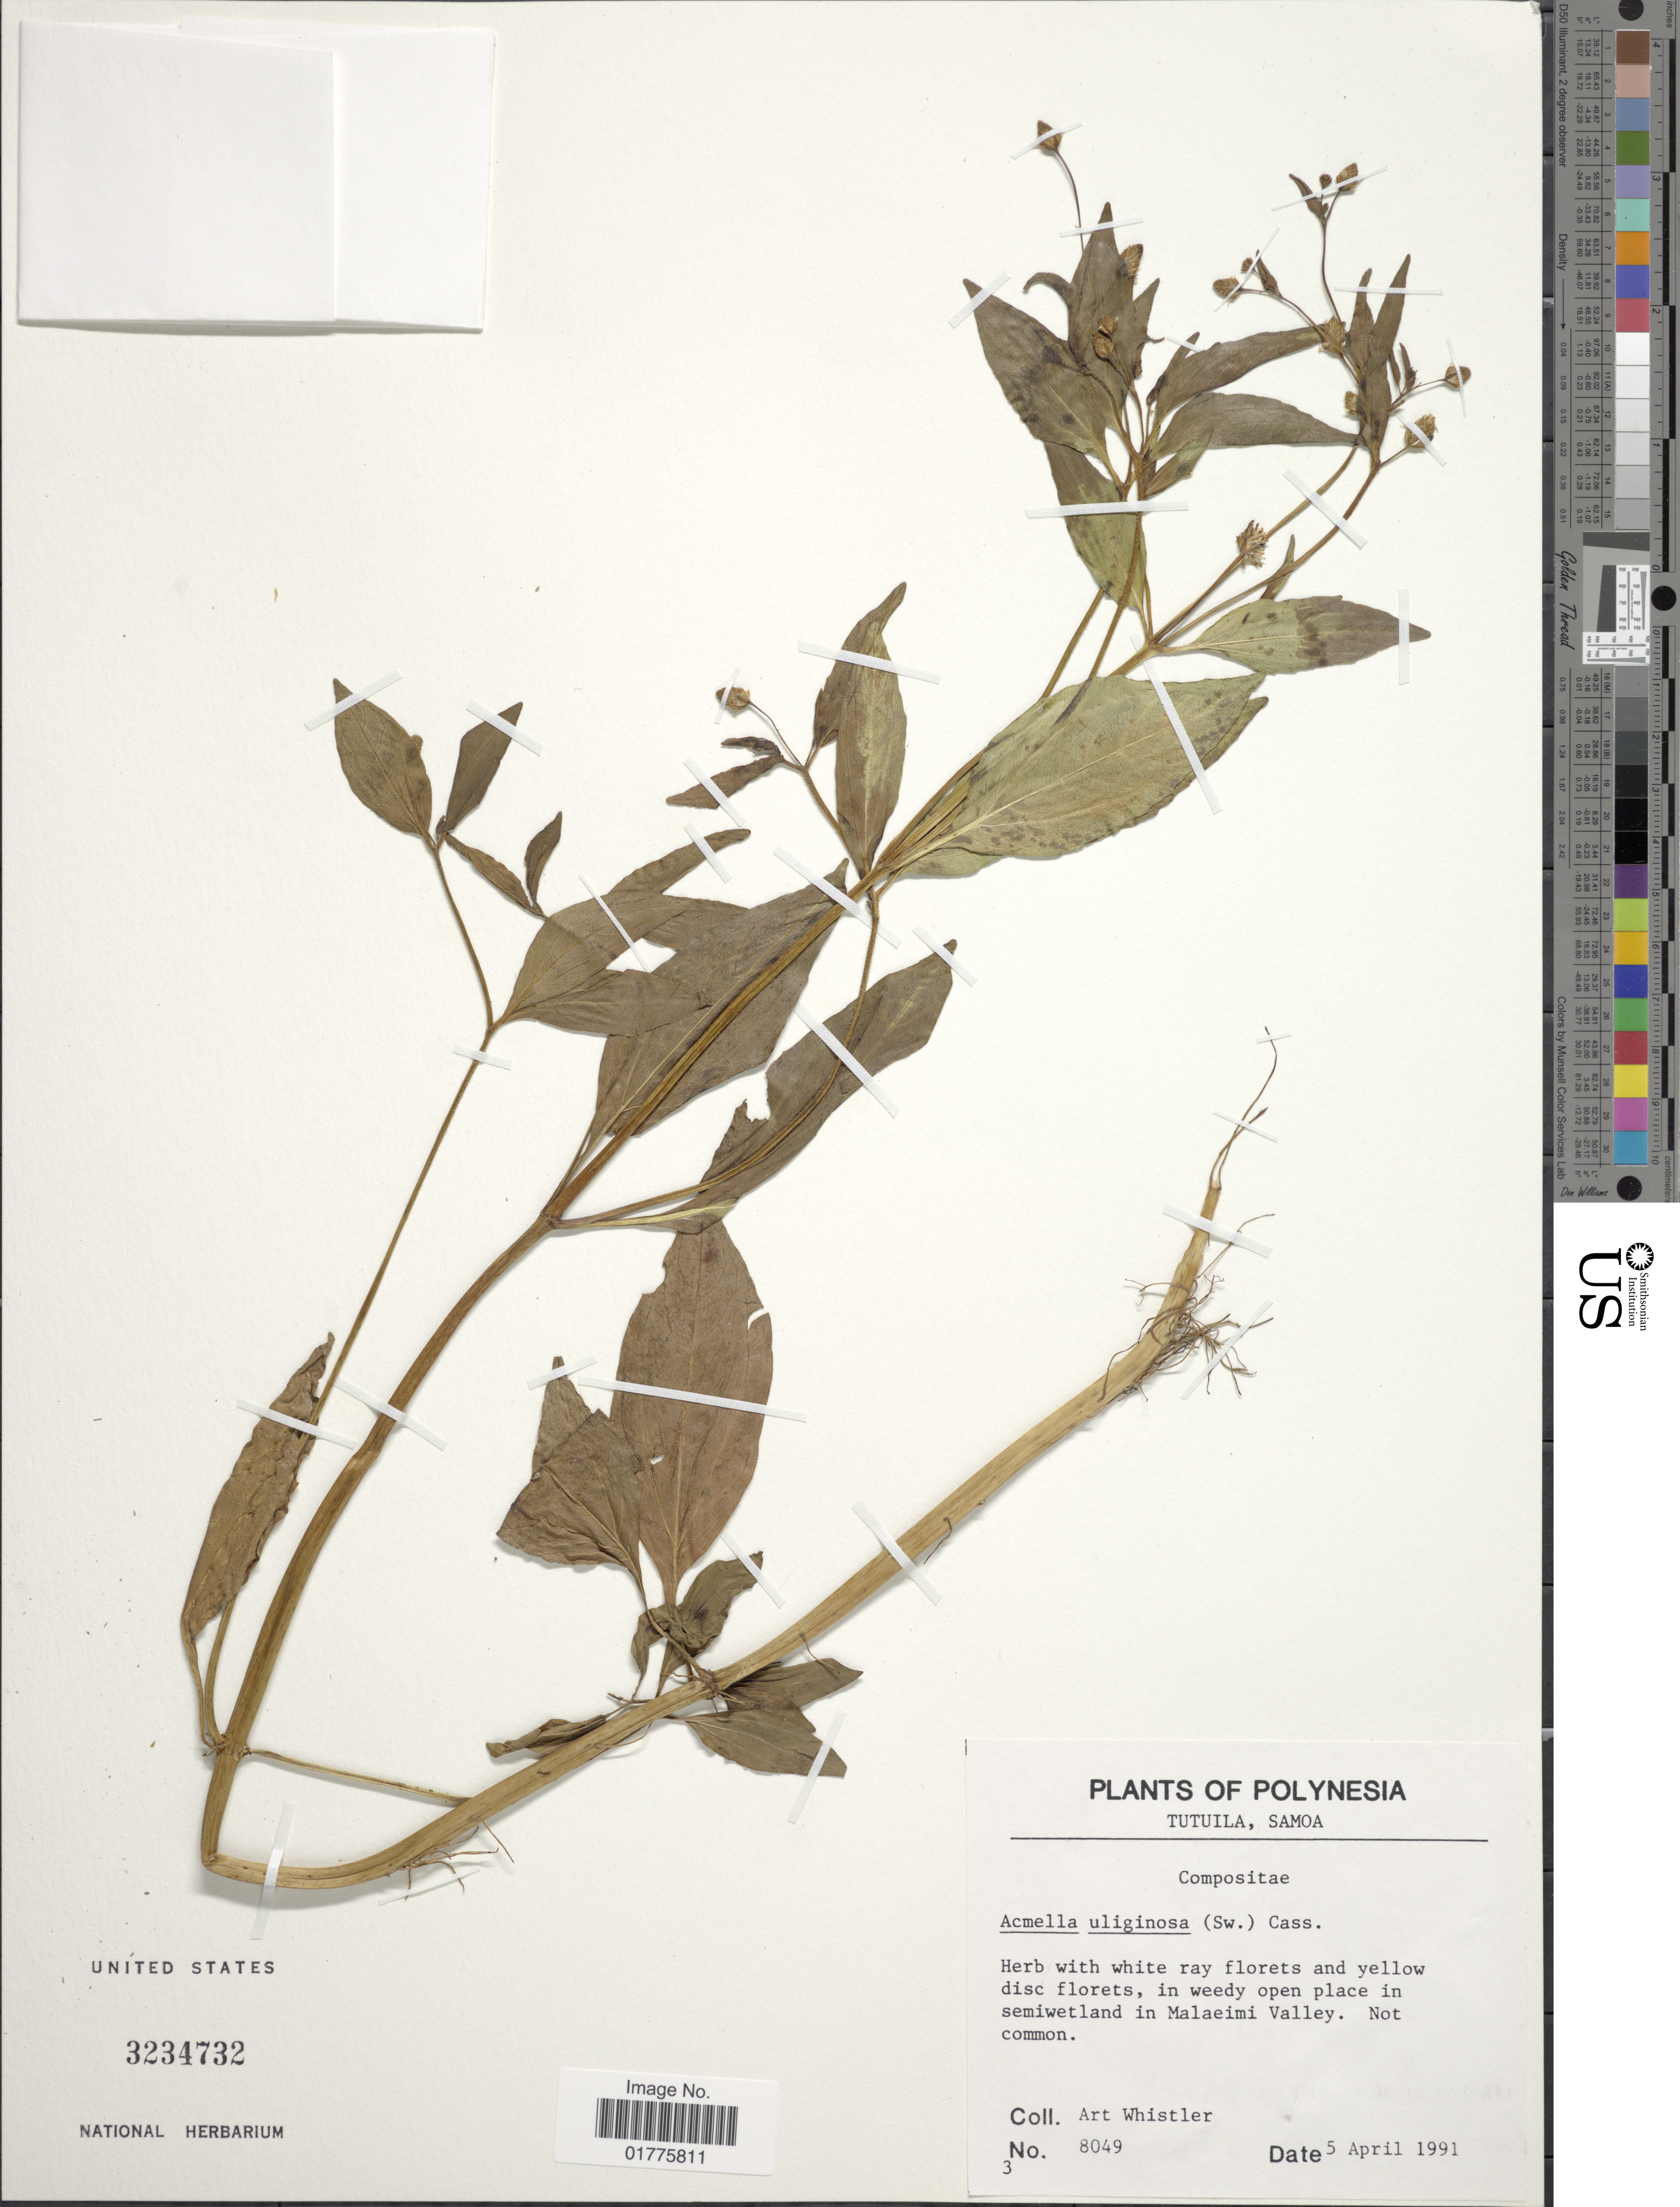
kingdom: Plantae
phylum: Tracheophyta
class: Magnoliopsida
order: Asterales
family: Asteraceae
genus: Acmella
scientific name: Acmella uliginosa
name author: (Sw.) Cass.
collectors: A. Whistler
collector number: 8049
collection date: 1991-04-05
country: American Samoa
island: Tutuila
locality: Tutuila, in weedy open place in semiwetland in Malaemi Valley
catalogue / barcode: US 3234732